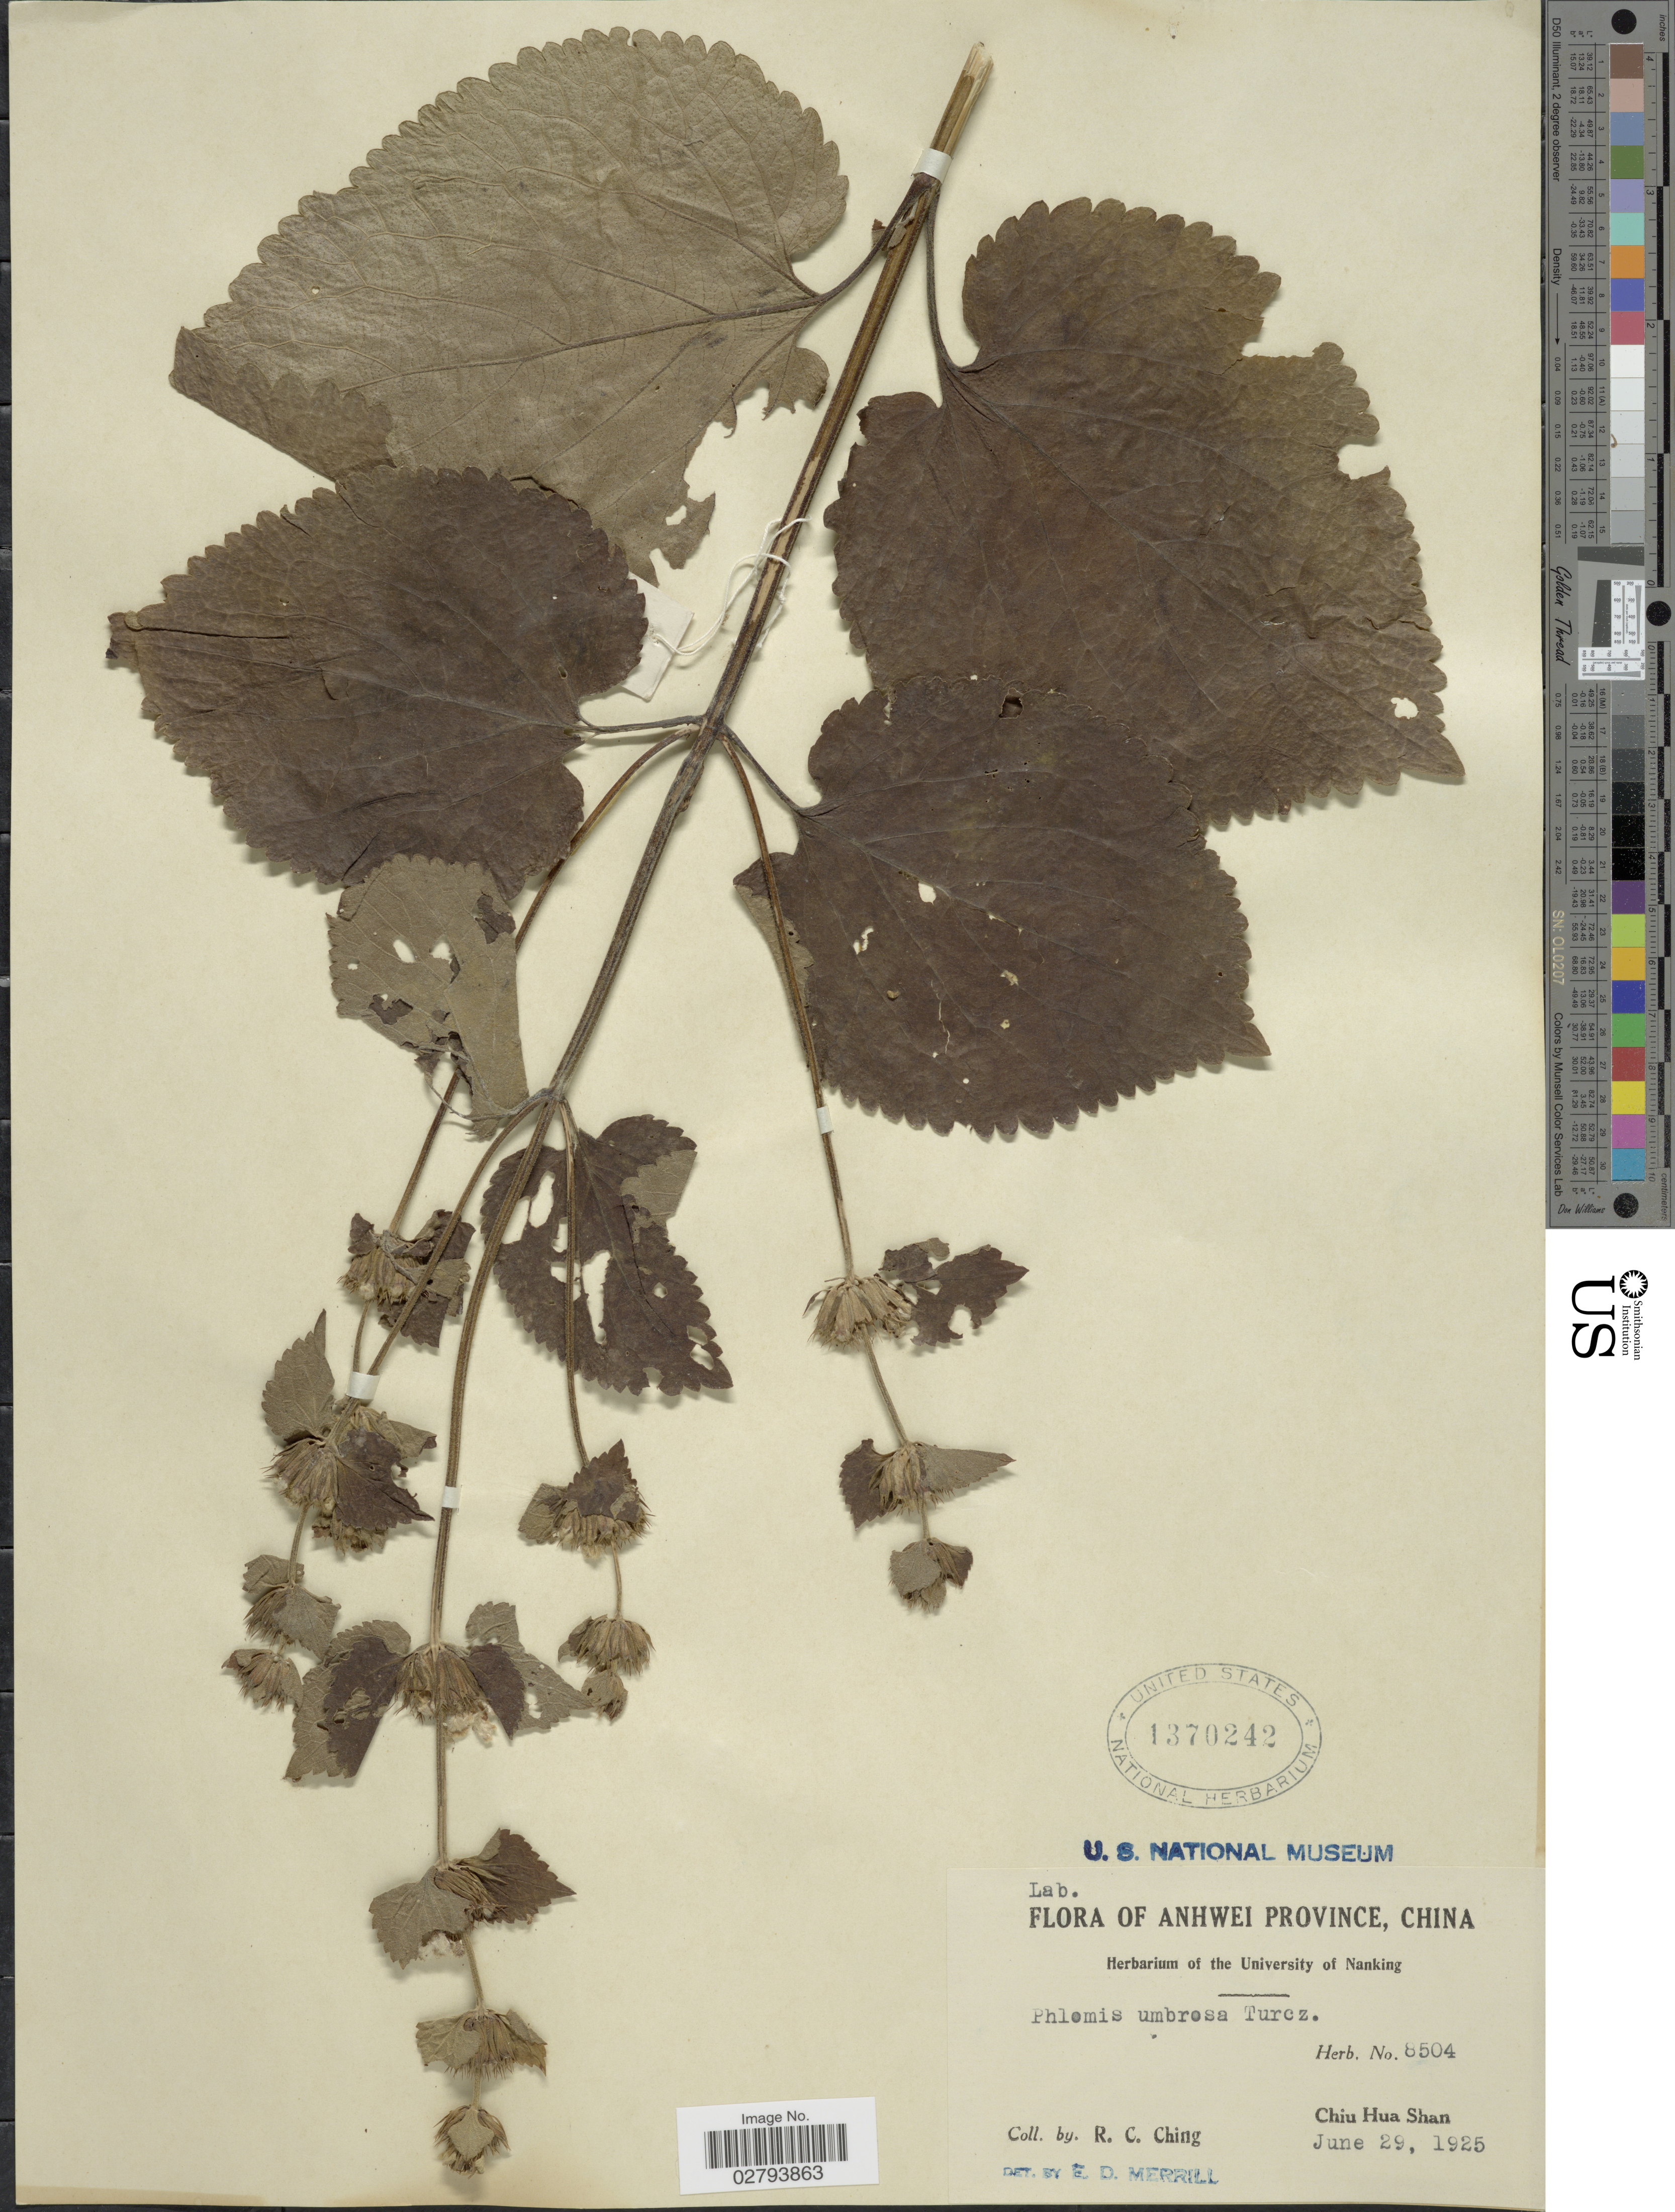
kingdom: Plantae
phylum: Tracheophyta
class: Magnoliopsida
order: Lamiales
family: Lamiaceae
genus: Phlomoides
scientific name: Phlomoides umbrosa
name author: (Turcz.) Kamelin & Makhm.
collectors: R. C. Ching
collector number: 8504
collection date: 1925-06-29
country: China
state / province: Anhui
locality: Anhwei Province, Chiu Hua Shan.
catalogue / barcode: US 1370242